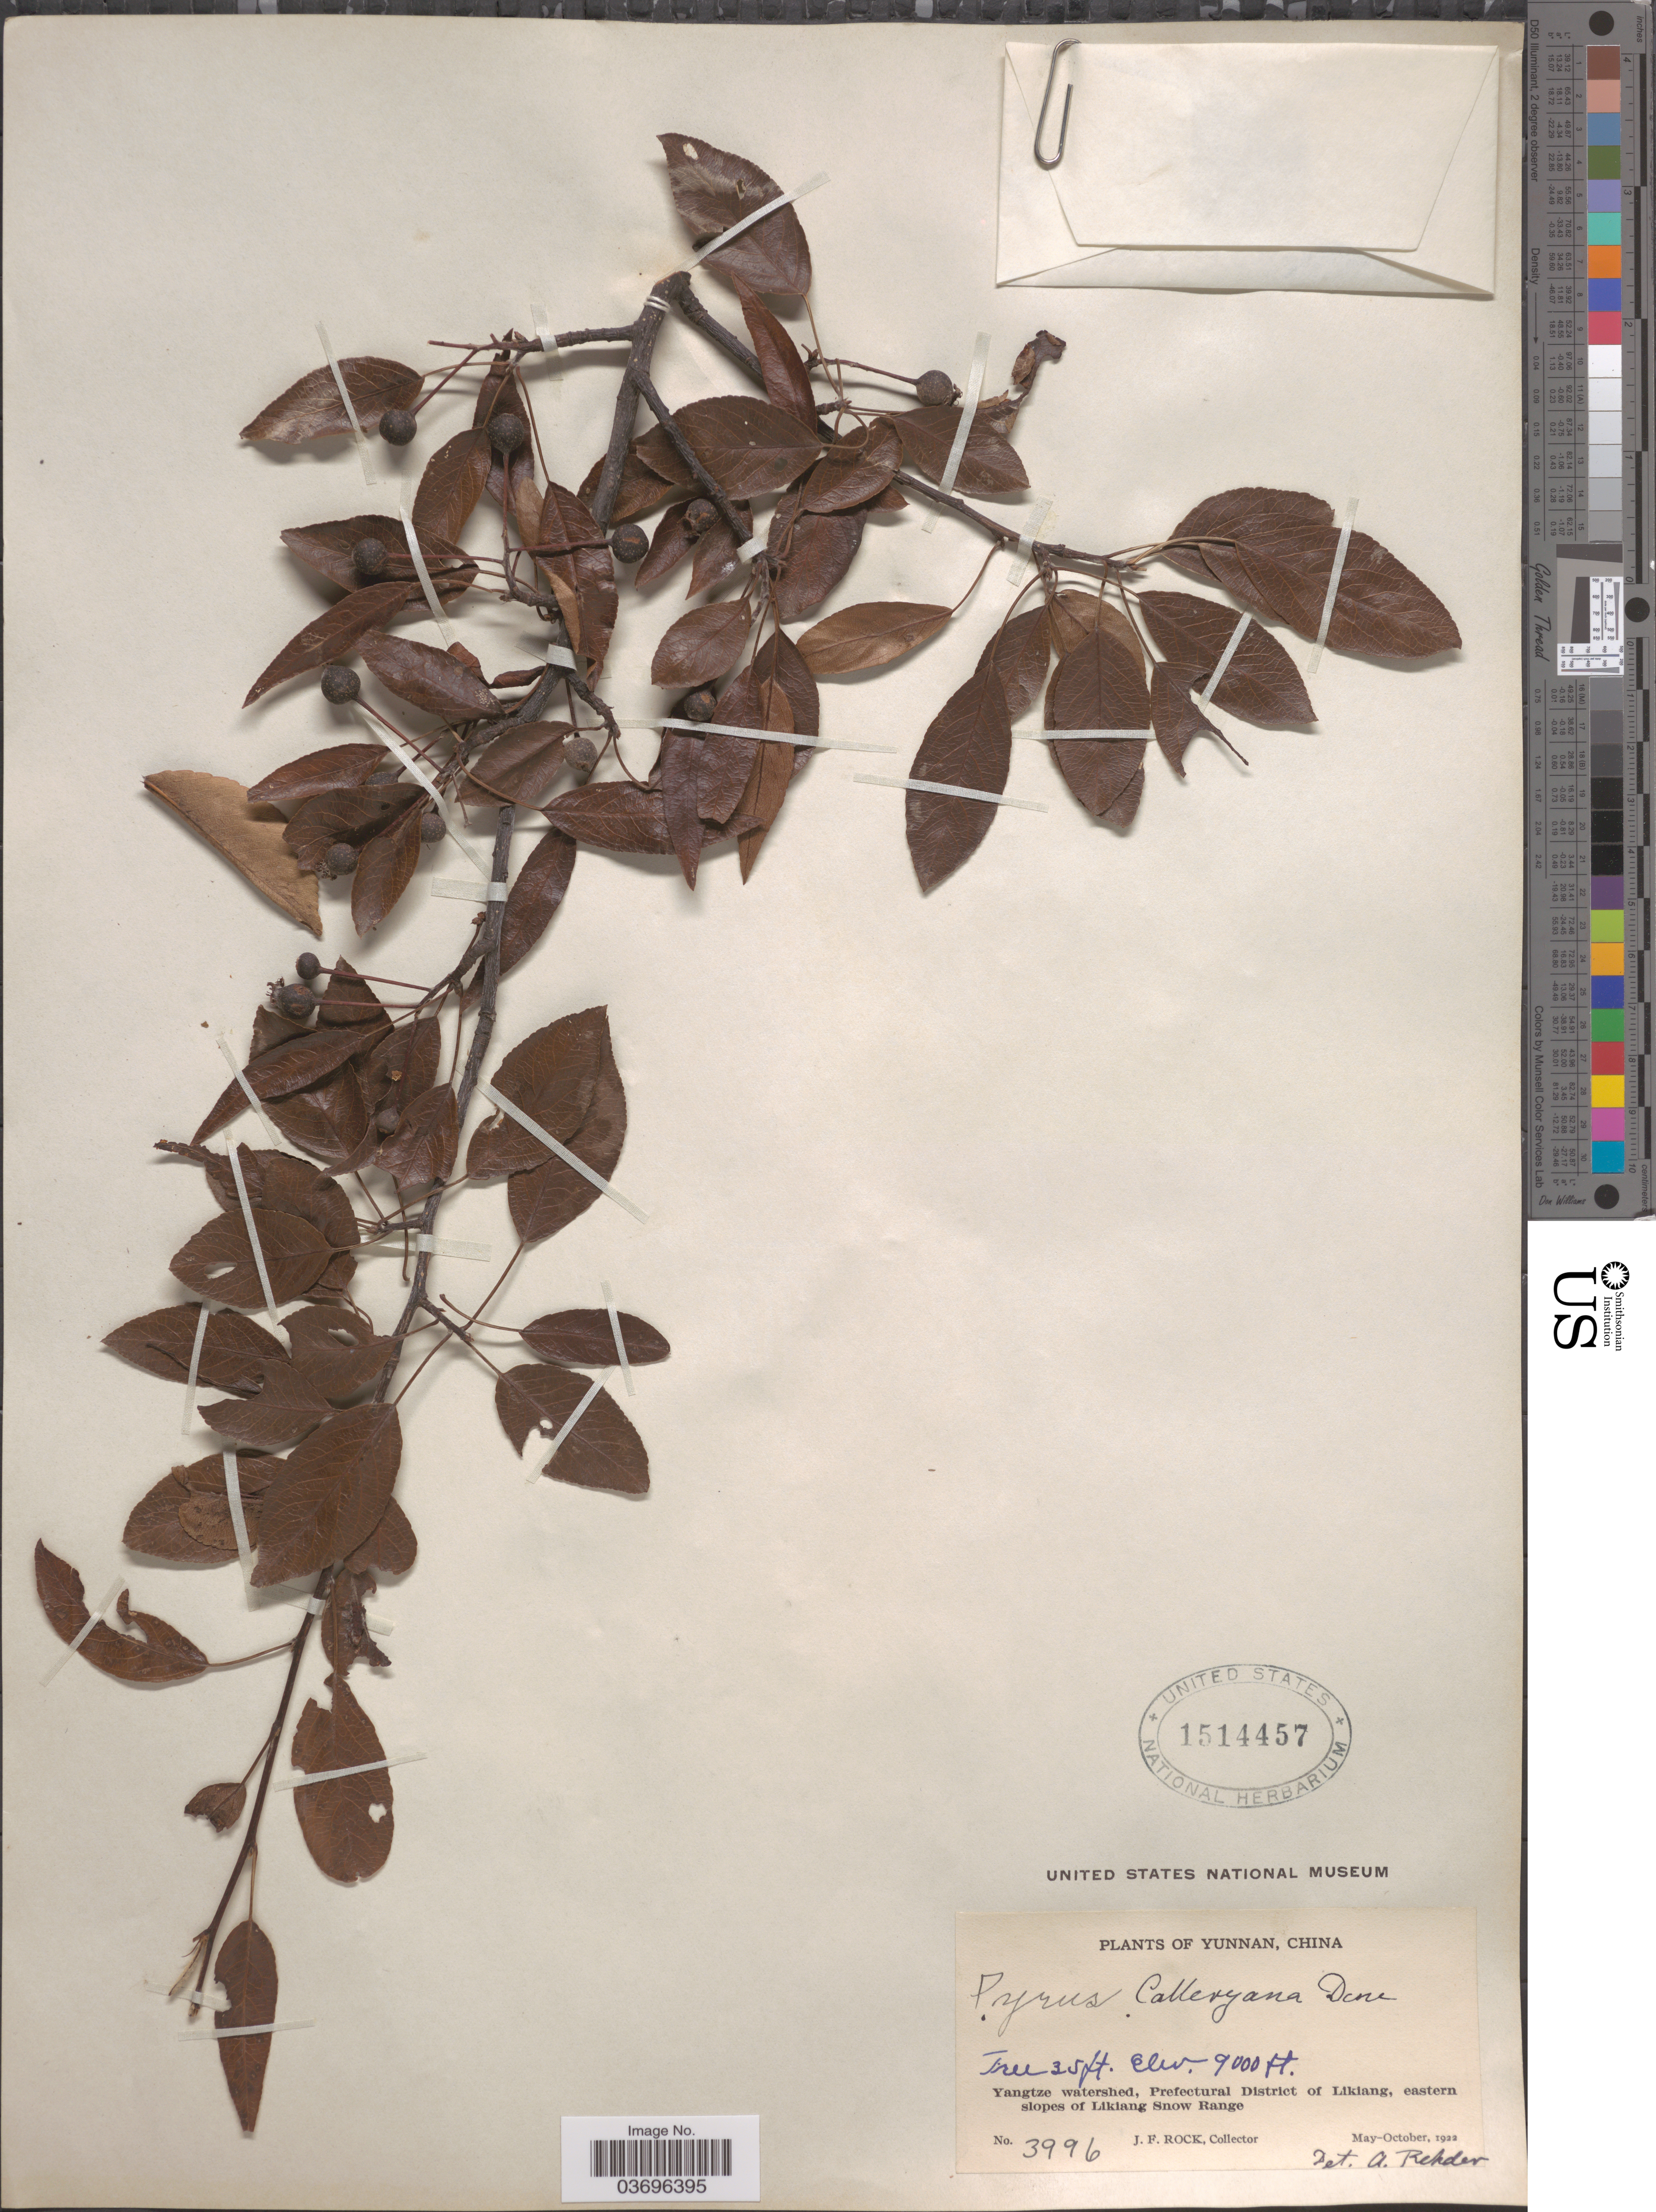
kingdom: Plantae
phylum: Tracheophyta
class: Magnoliopsida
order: Rosales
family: Rosaceae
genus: Pyrus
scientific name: Pyrus calleryana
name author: Decne.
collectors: J. Rock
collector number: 3996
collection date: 1922-05/1922-10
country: China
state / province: Yunnan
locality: Yangtze watershed, Prefectural District of Likiang, eastern slopes of Likiang Snow Range.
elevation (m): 2743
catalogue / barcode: US 1514457